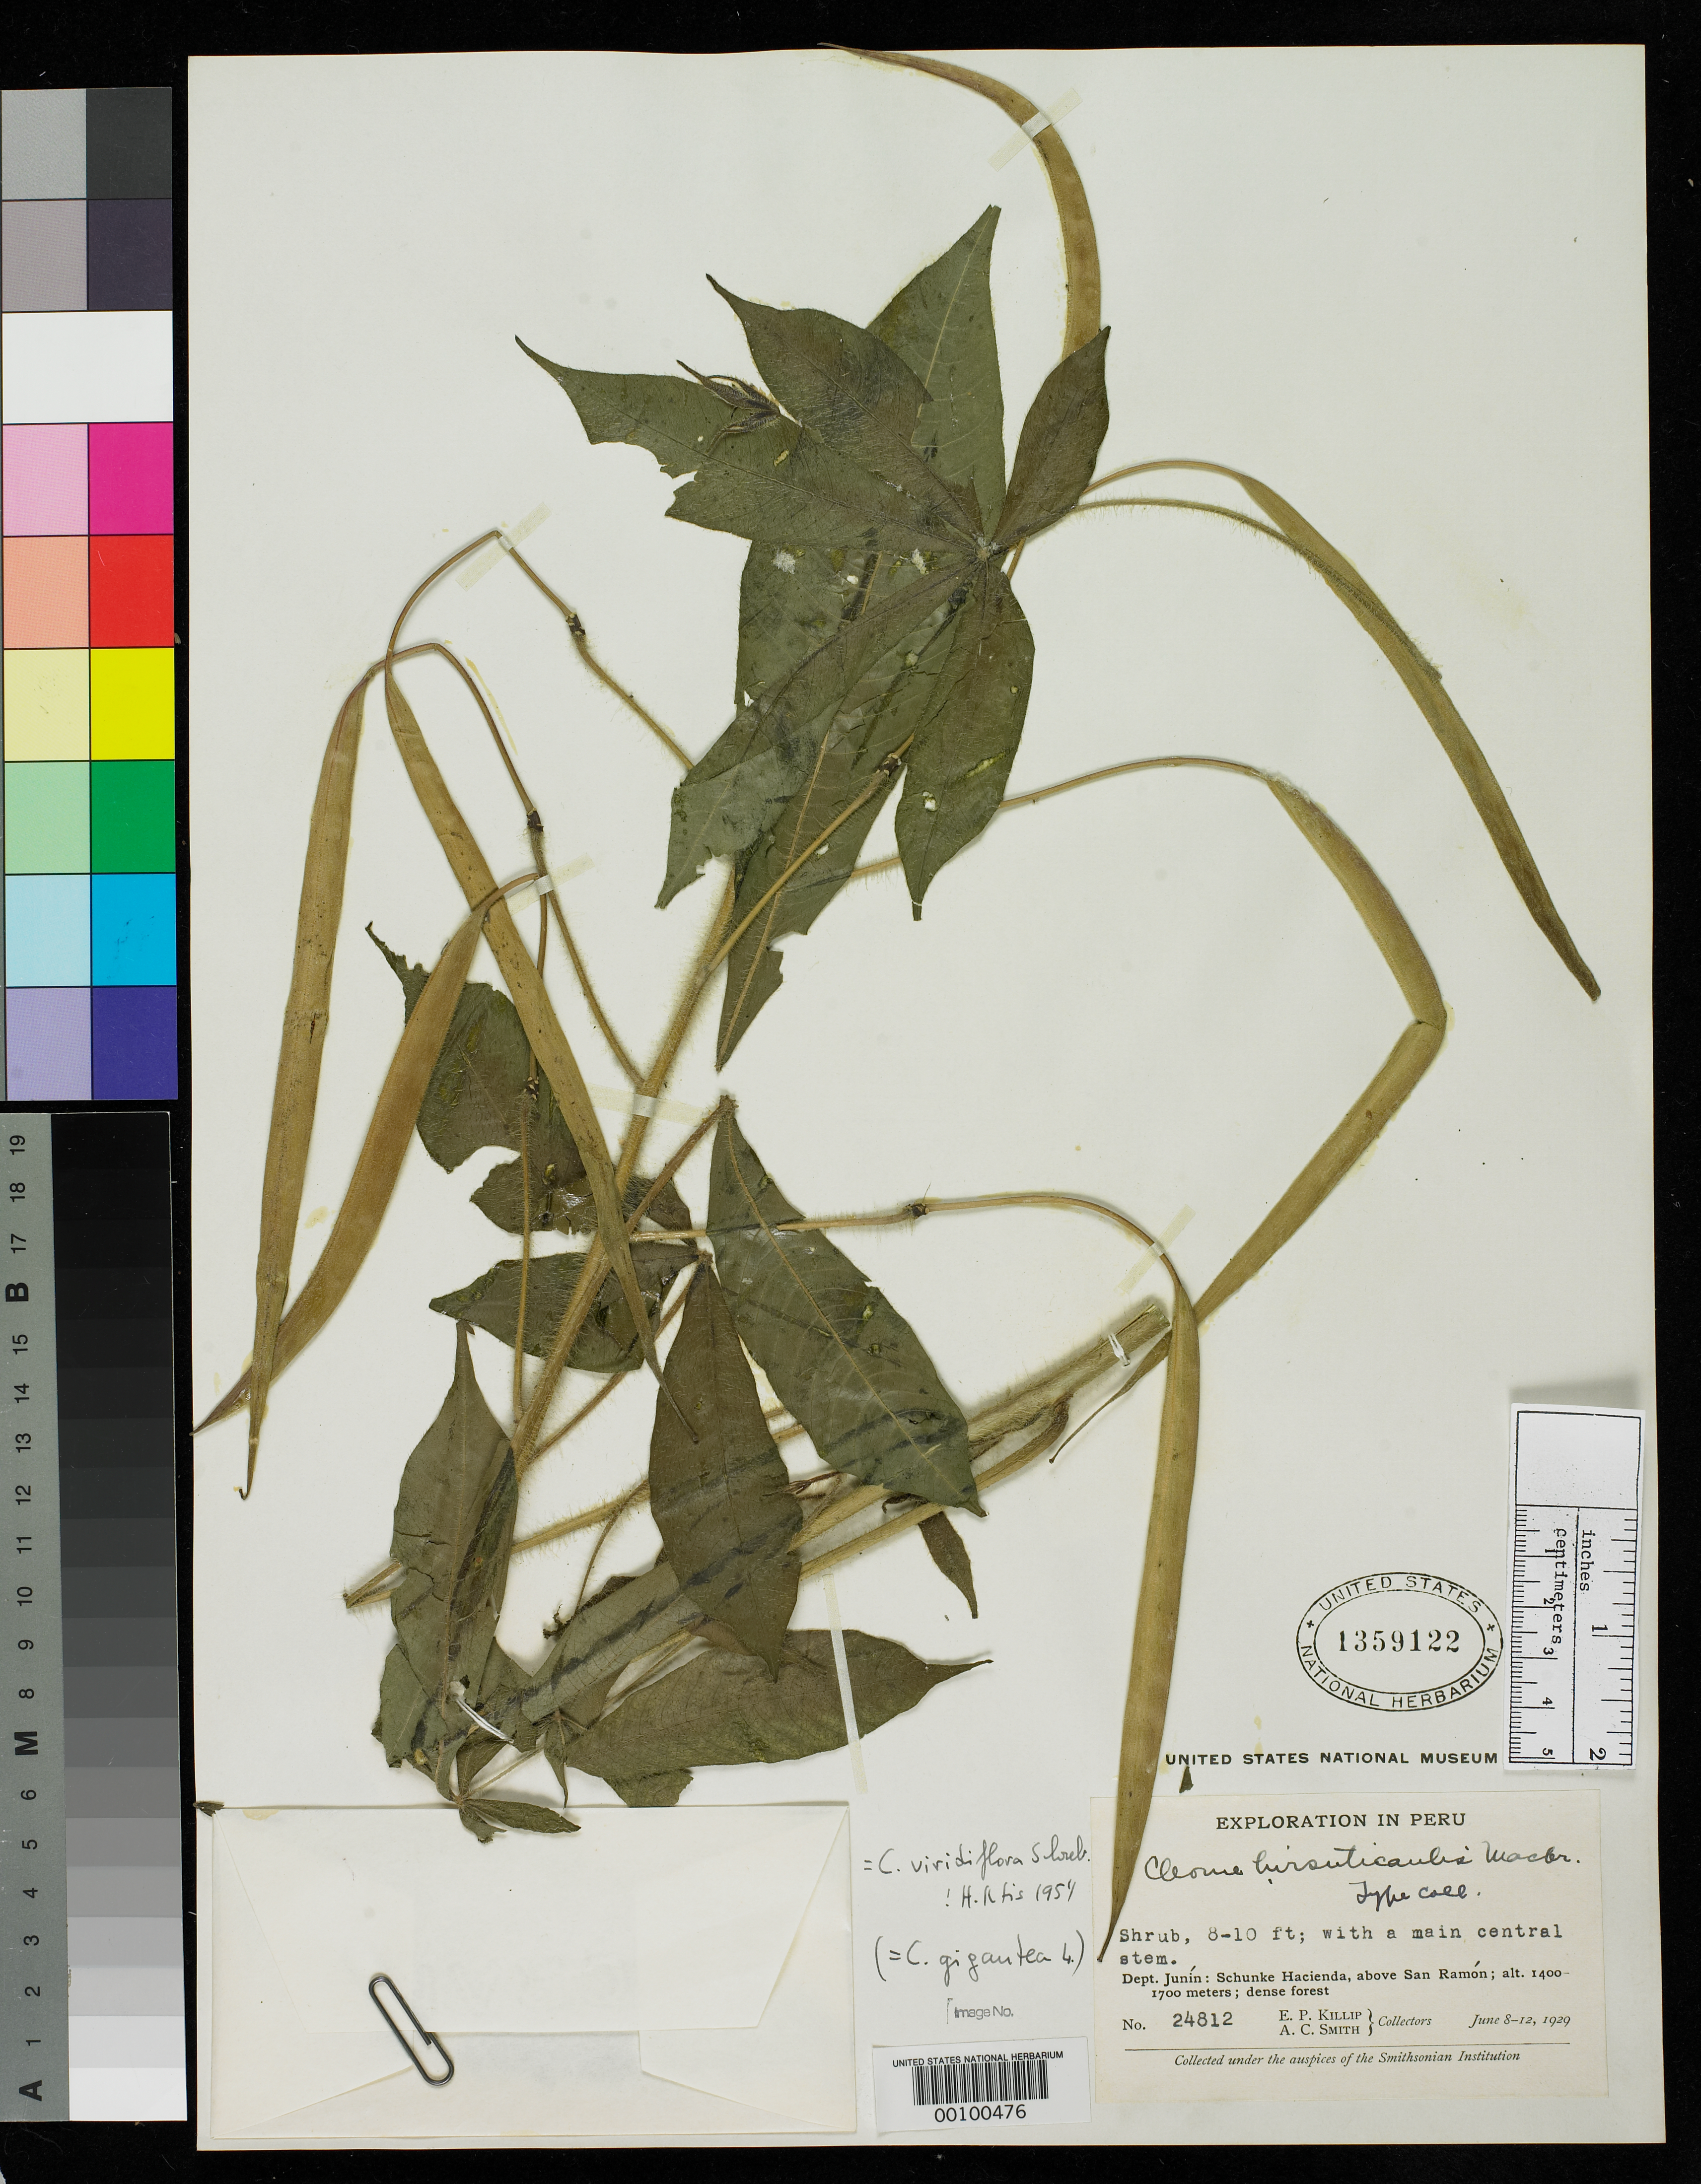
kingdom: Plantae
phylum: Tracheophyta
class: Magnoliopsida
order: Brassicales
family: Cleomaceae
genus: Cleome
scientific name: Cleome hirsuticaulis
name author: J.F. Macbr.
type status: Isotype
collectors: E. P. Killip & A. C. Smith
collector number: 24812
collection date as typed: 08 Jun 1929 to 12 Jun 1929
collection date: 1929-06-08/1929-06-12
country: Peru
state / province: Junín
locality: Schunke Hacienda, above San Ramon.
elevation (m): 1400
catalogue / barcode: US 1359122